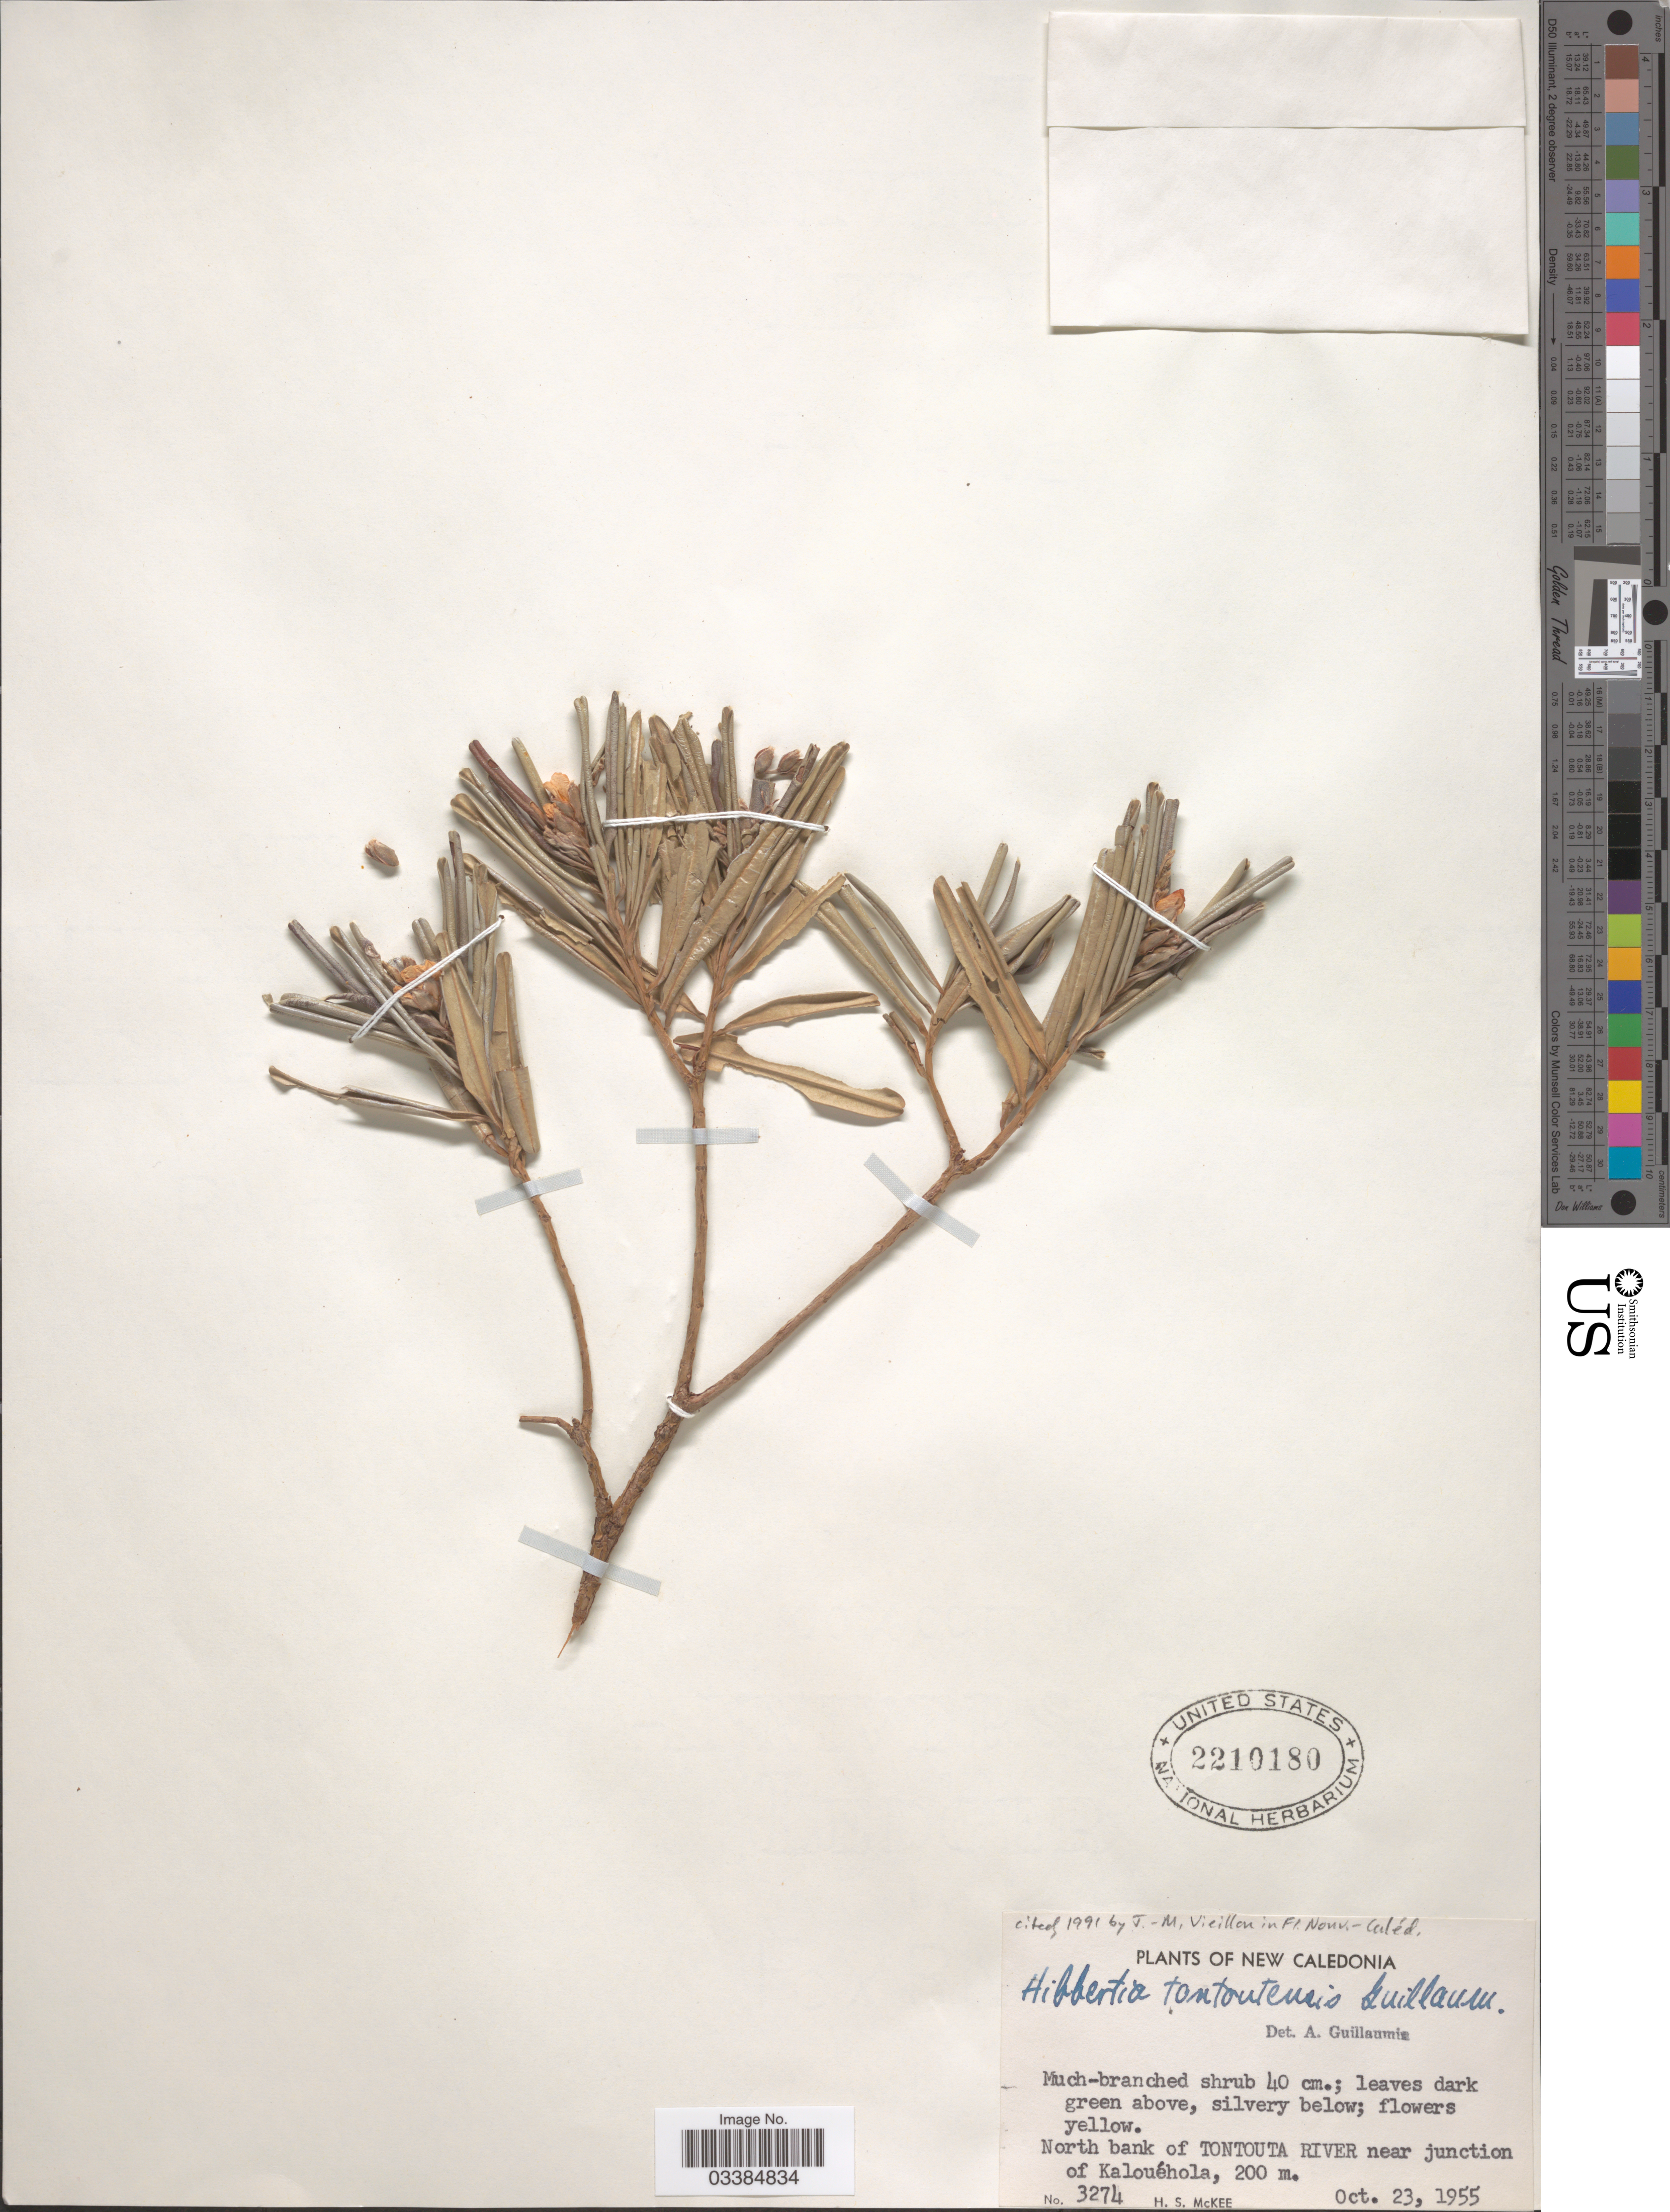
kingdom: Plantae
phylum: Tracheophyta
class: Magnoliopsida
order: Dilleniales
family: Dilleniaceae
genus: Hibbertia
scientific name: Hibbertia tontoutensis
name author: Guillaumin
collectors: H. S. McKee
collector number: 3274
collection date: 1955-10-23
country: New Caledonia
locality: North bank of Tontouta River near junction of Kalouéhola.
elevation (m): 200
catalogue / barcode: US 2210180